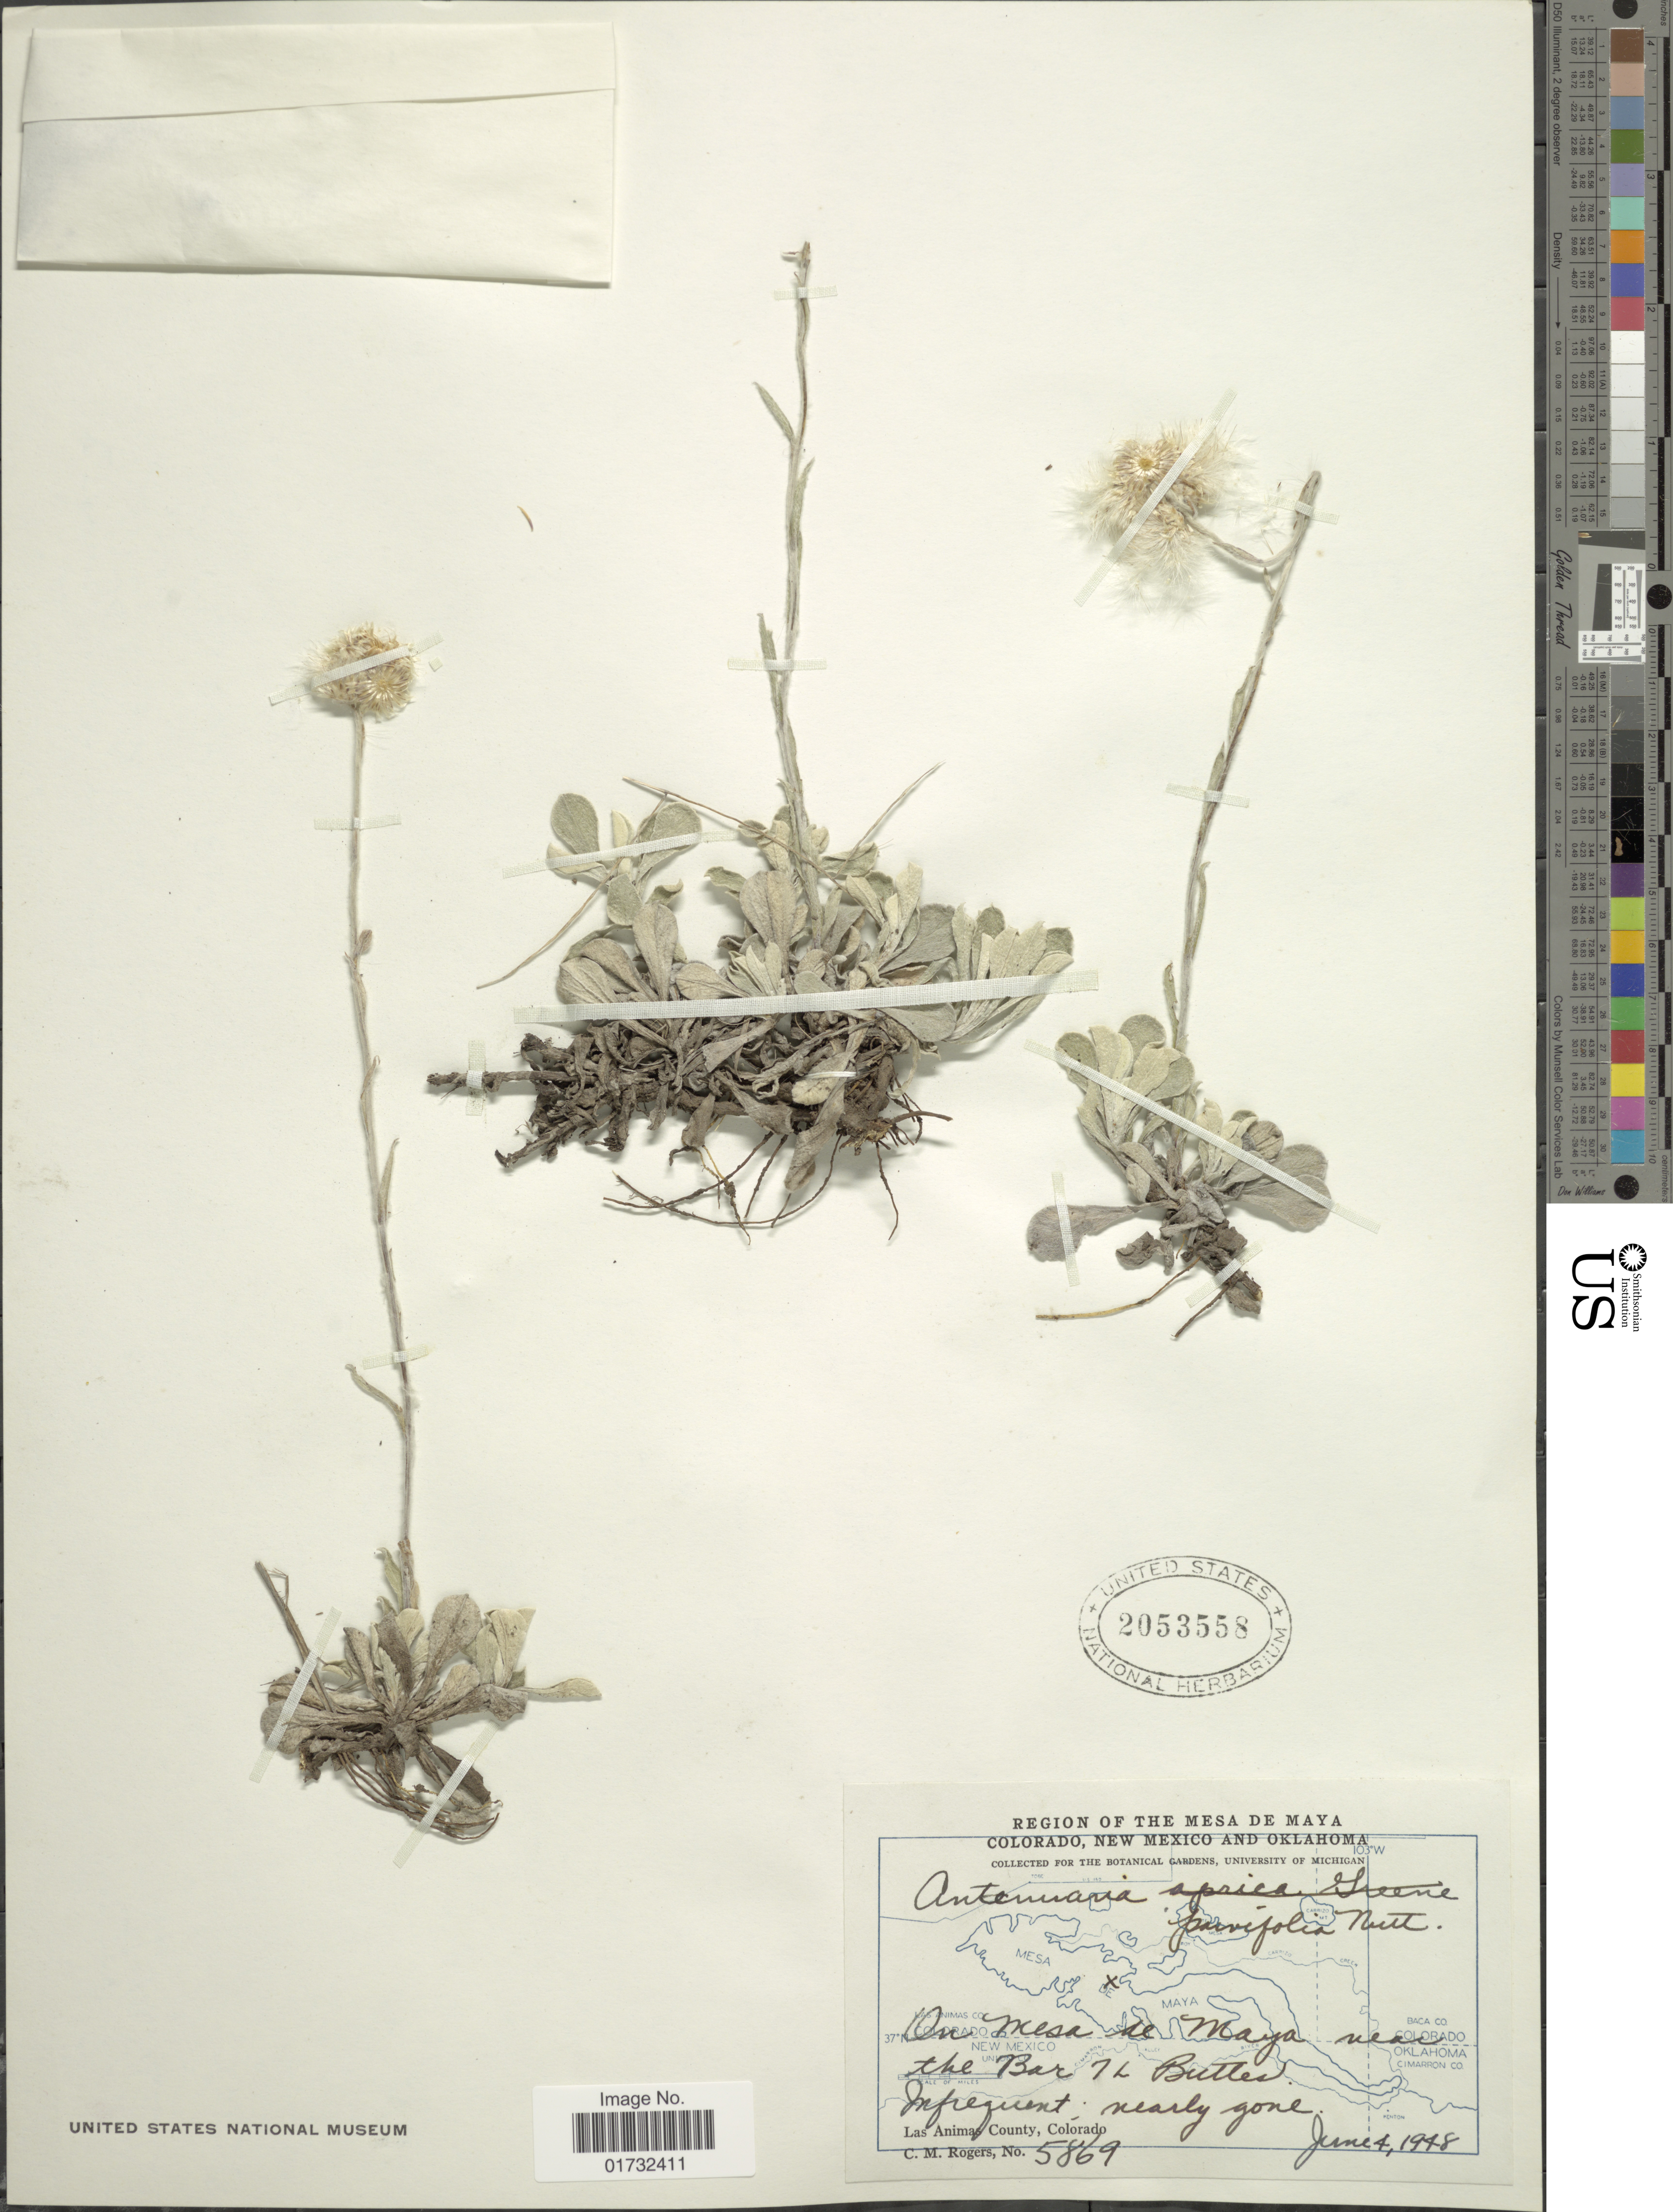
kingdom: Plantae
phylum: Tracheophyta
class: Magnoliopsida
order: Asterales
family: Asteraceae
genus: Antennaria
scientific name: Antennaria parvifolia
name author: Nutt.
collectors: C. M. Rogers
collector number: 5869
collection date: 1948-06-04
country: United States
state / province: Colorado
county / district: Las Animas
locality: On the Mesa de Maya near the Bar 7 L Buttes, Las Animas County.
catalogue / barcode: US 2053558